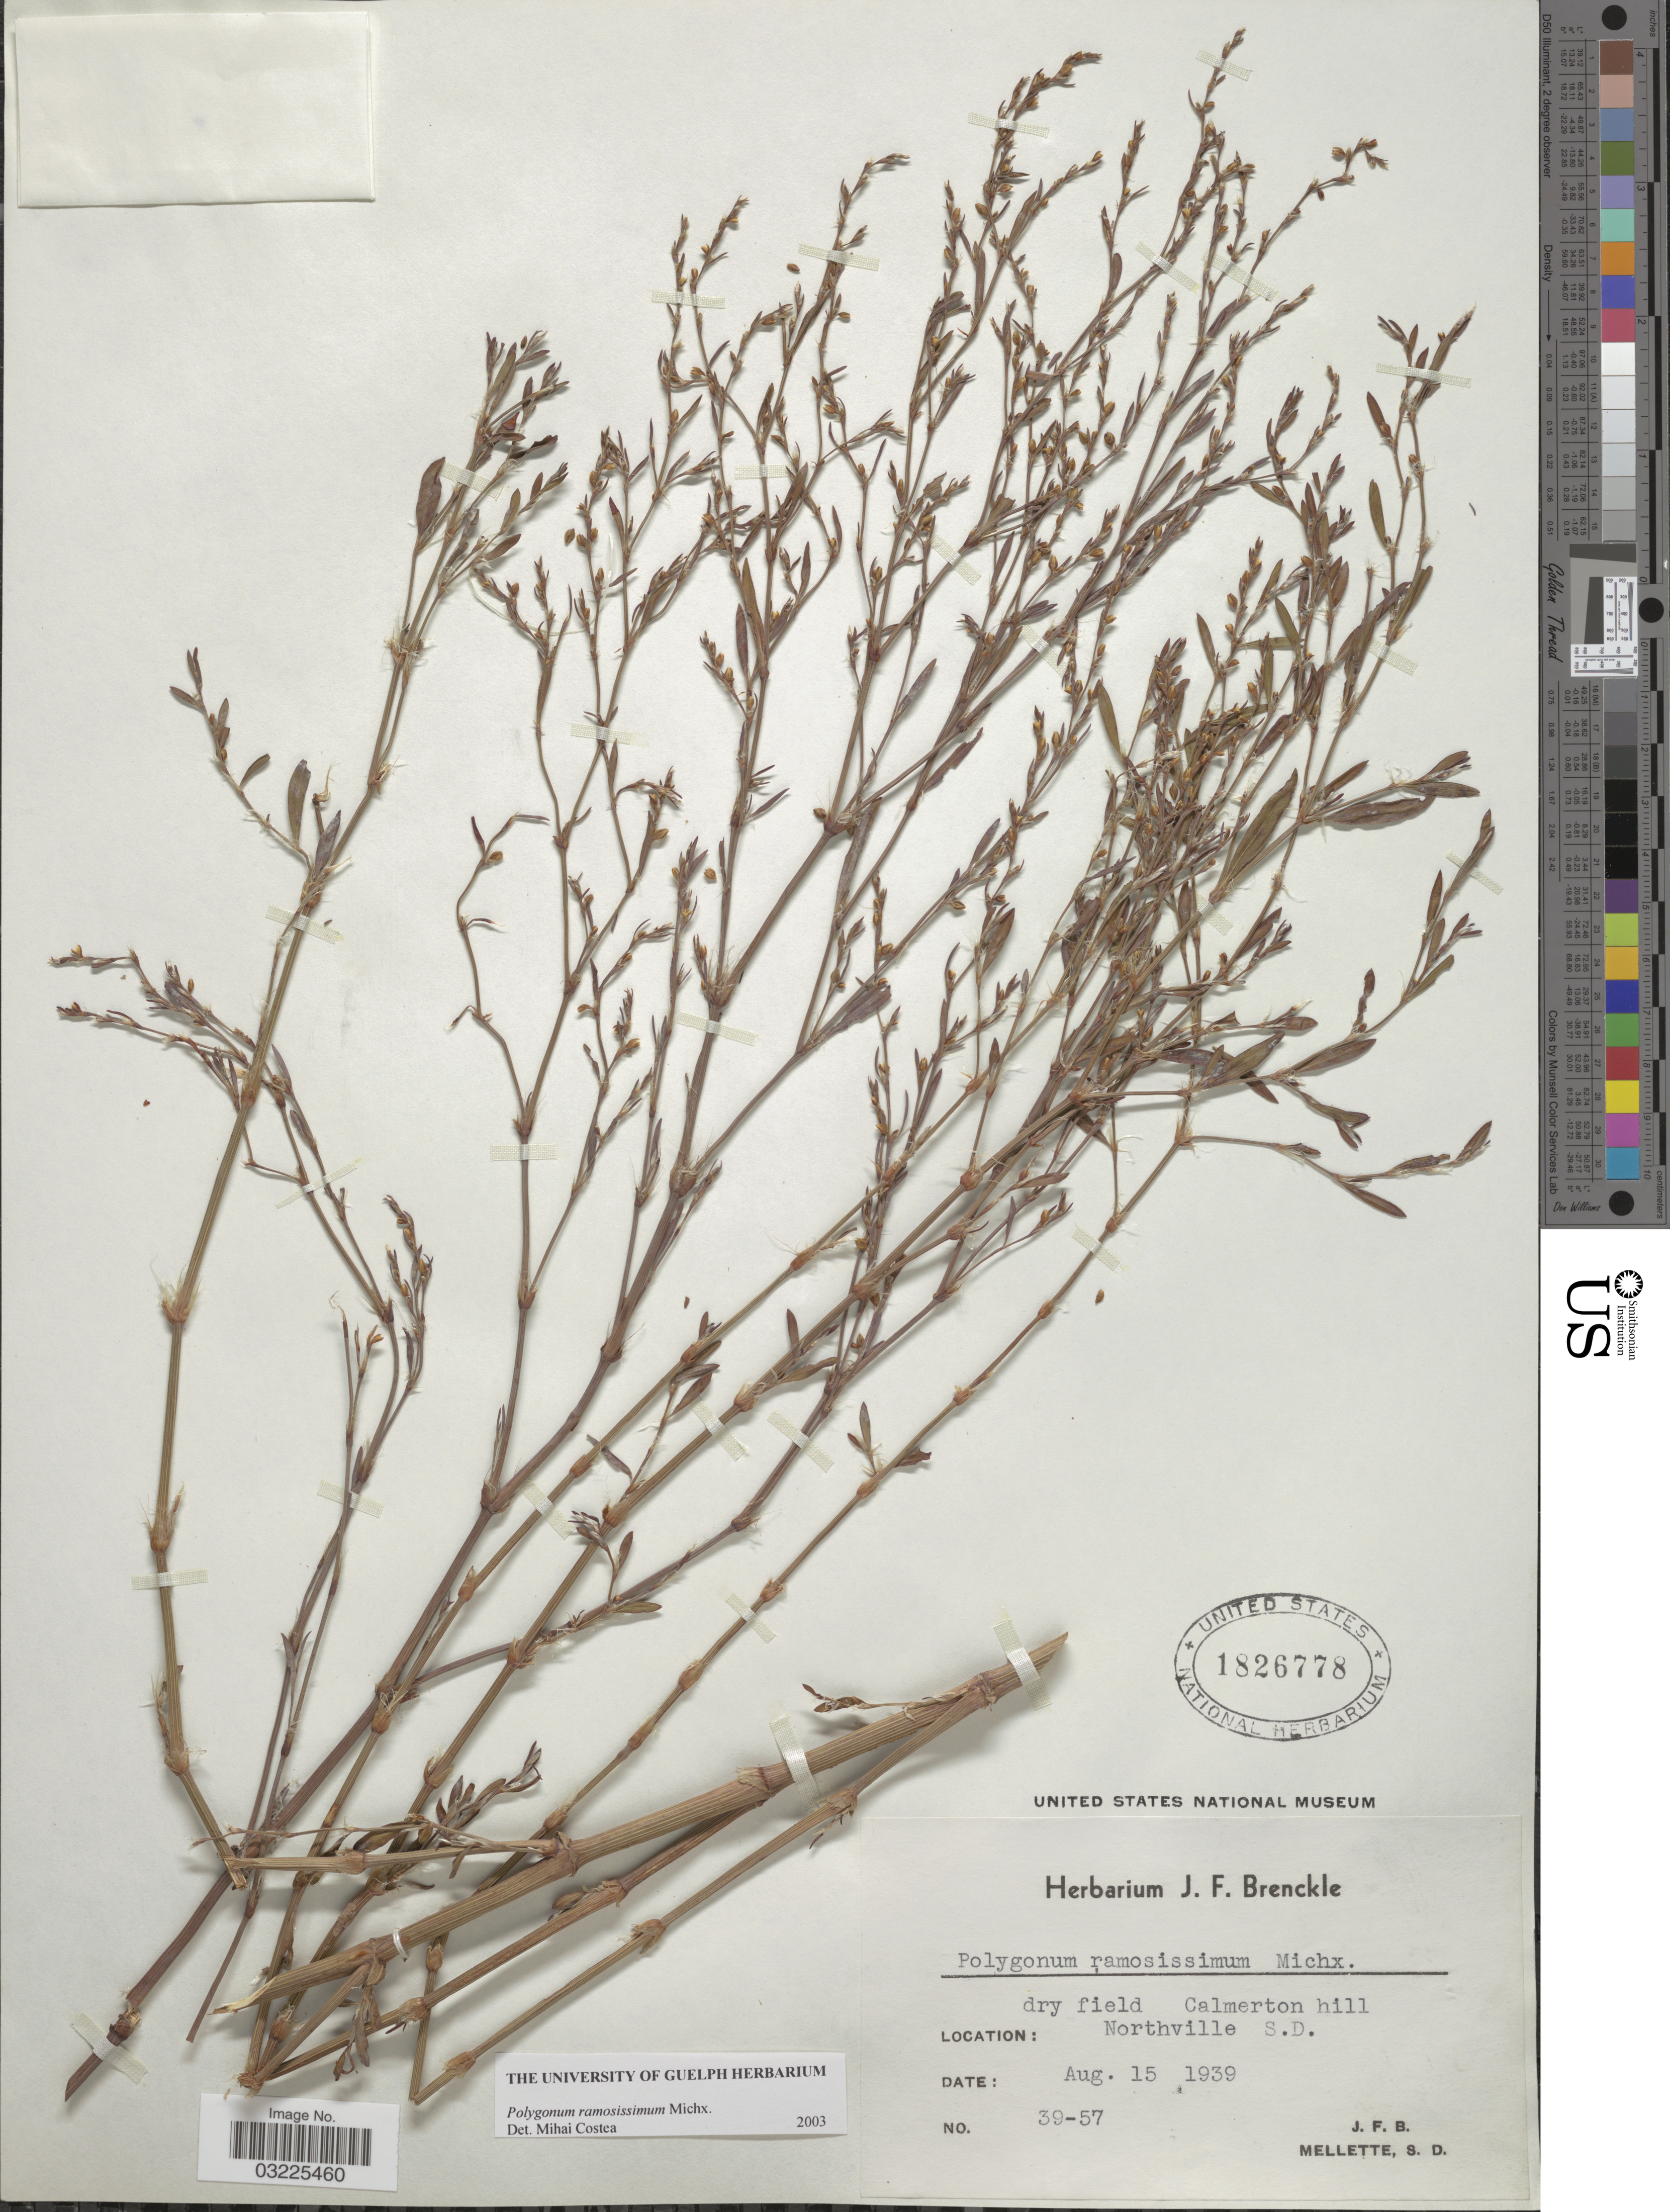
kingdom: Plantae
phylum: Tracheophyta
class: Magnoliopsida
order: Caryophyllales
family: Polygonaceae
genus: Polygonum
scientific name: Polygonum ramosissimum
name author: Michx.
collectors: J. Brenckle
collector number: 39-57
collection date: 1939-08-15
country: United States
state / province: South Dakota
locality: Calmerton hill, Northville.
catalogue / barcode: US 1826778